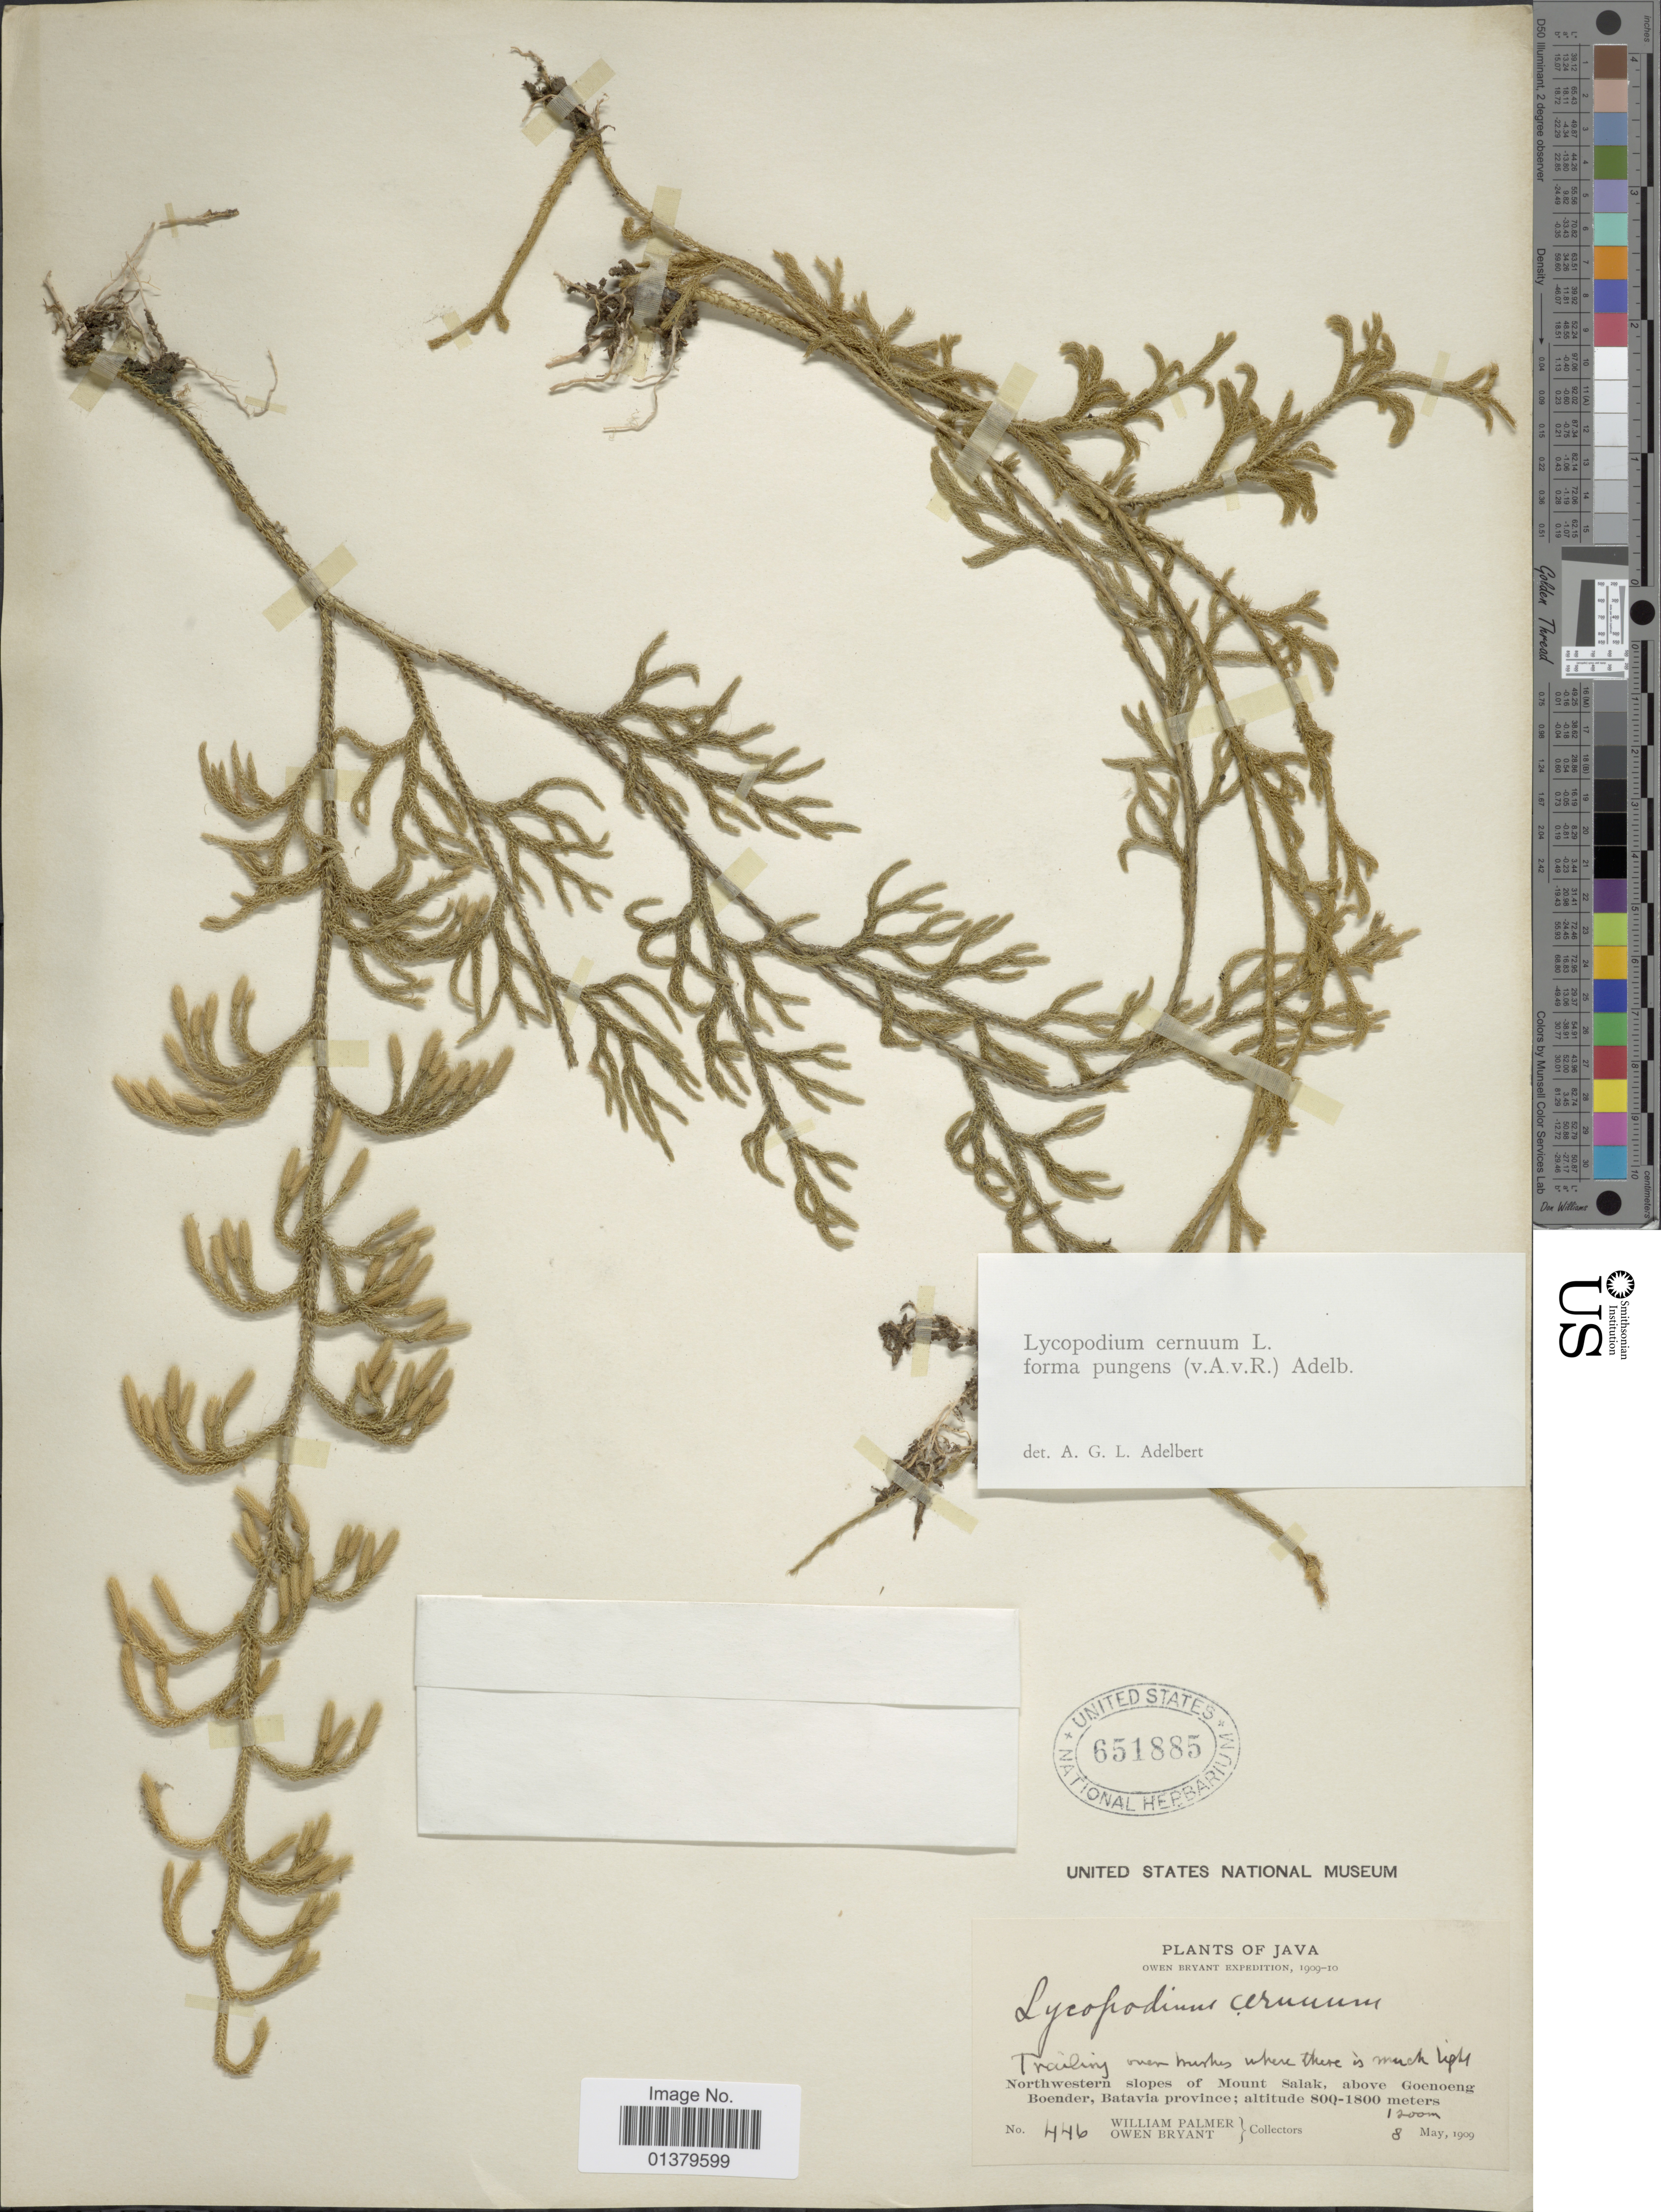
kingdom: Plantae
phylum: Tracheophyta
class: Lycopodiopsida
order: Lycopodiales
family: Lycopodiaceae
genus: Palhinhaea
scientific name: Palhinhaea cernua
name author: (L.) Vasc. & Franco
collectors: W. Palmer & O. Bryant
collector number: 446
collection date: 1909-05-08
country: Indonesia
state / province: Java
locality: Northwestern slopes of Mount Salak, above Goenoeng Boender, Batavia province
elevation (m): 800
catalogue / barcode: US 651885